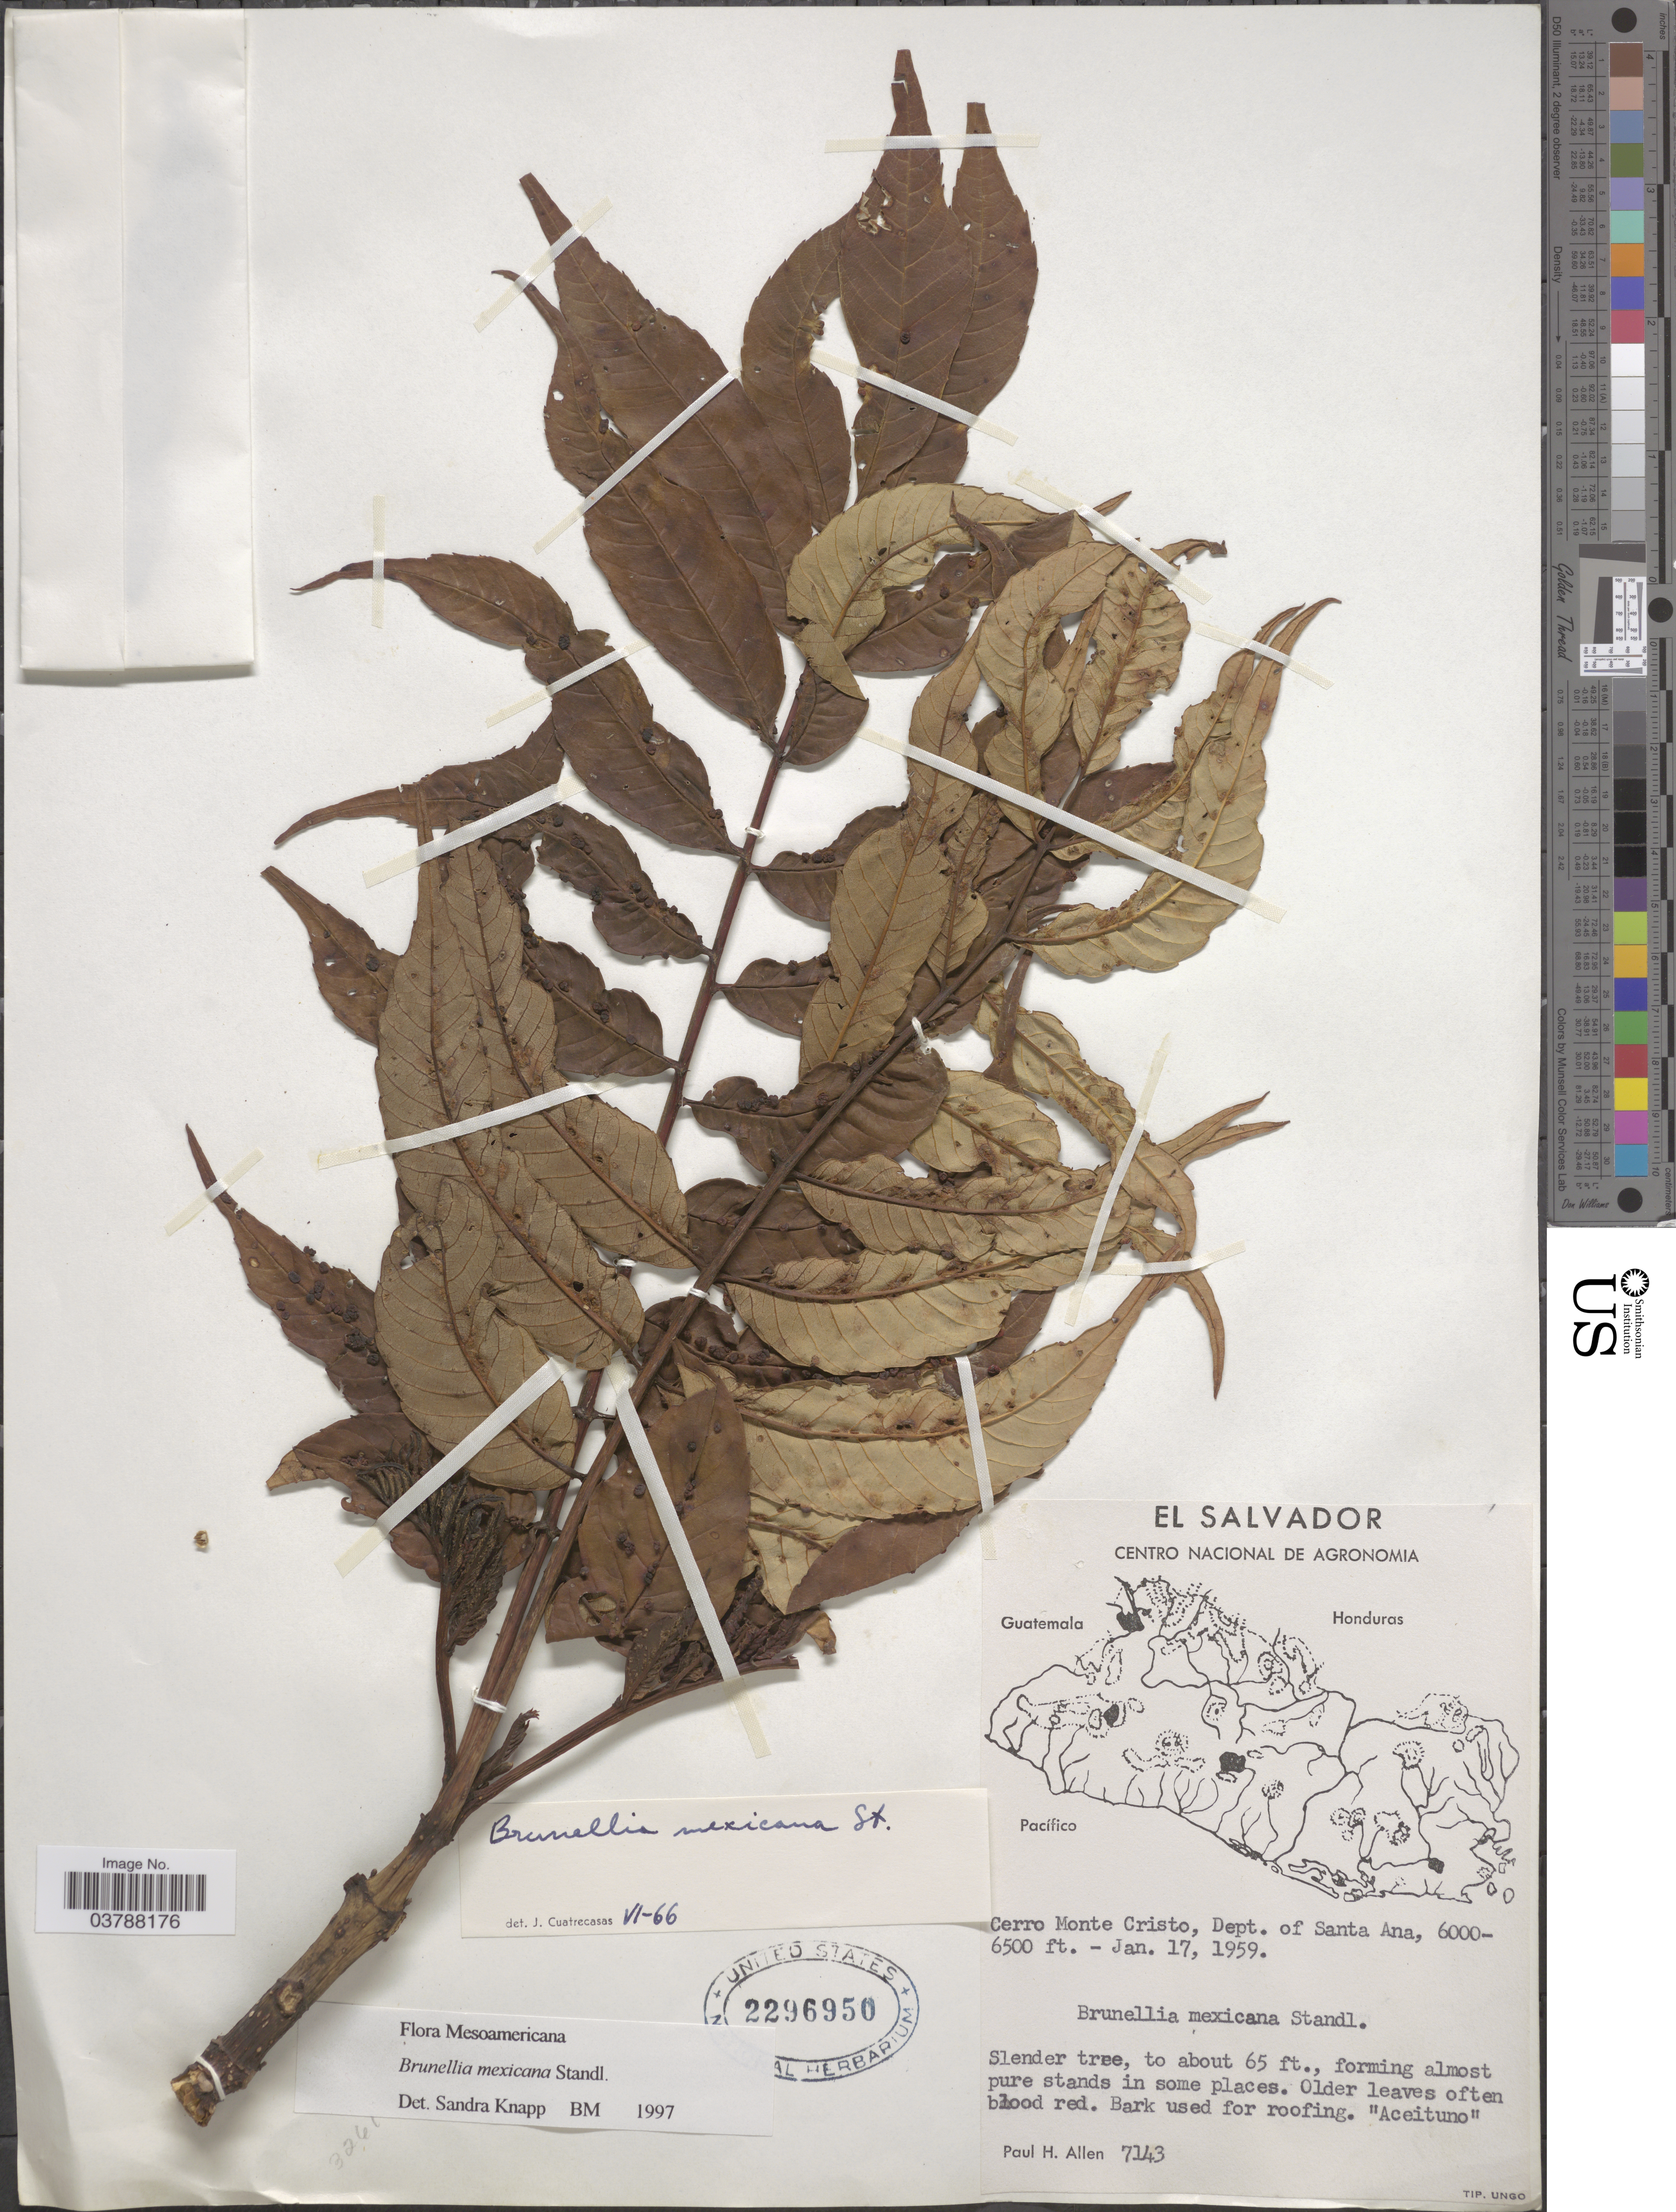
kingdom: Plantae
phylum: Tracheophyta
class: Magnoliopsida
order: Oxalidales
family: Brunelliaceae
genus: Brunellia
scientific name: Brunellia mexicana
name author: Standl.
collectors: P. H. Allen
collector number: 7143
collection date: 1959-01-17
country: El Salvador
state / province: Santa Ana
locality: Cerro Monte Cristo, Dept. of Santa Ana.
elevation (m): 1829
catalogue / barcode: US 2296950